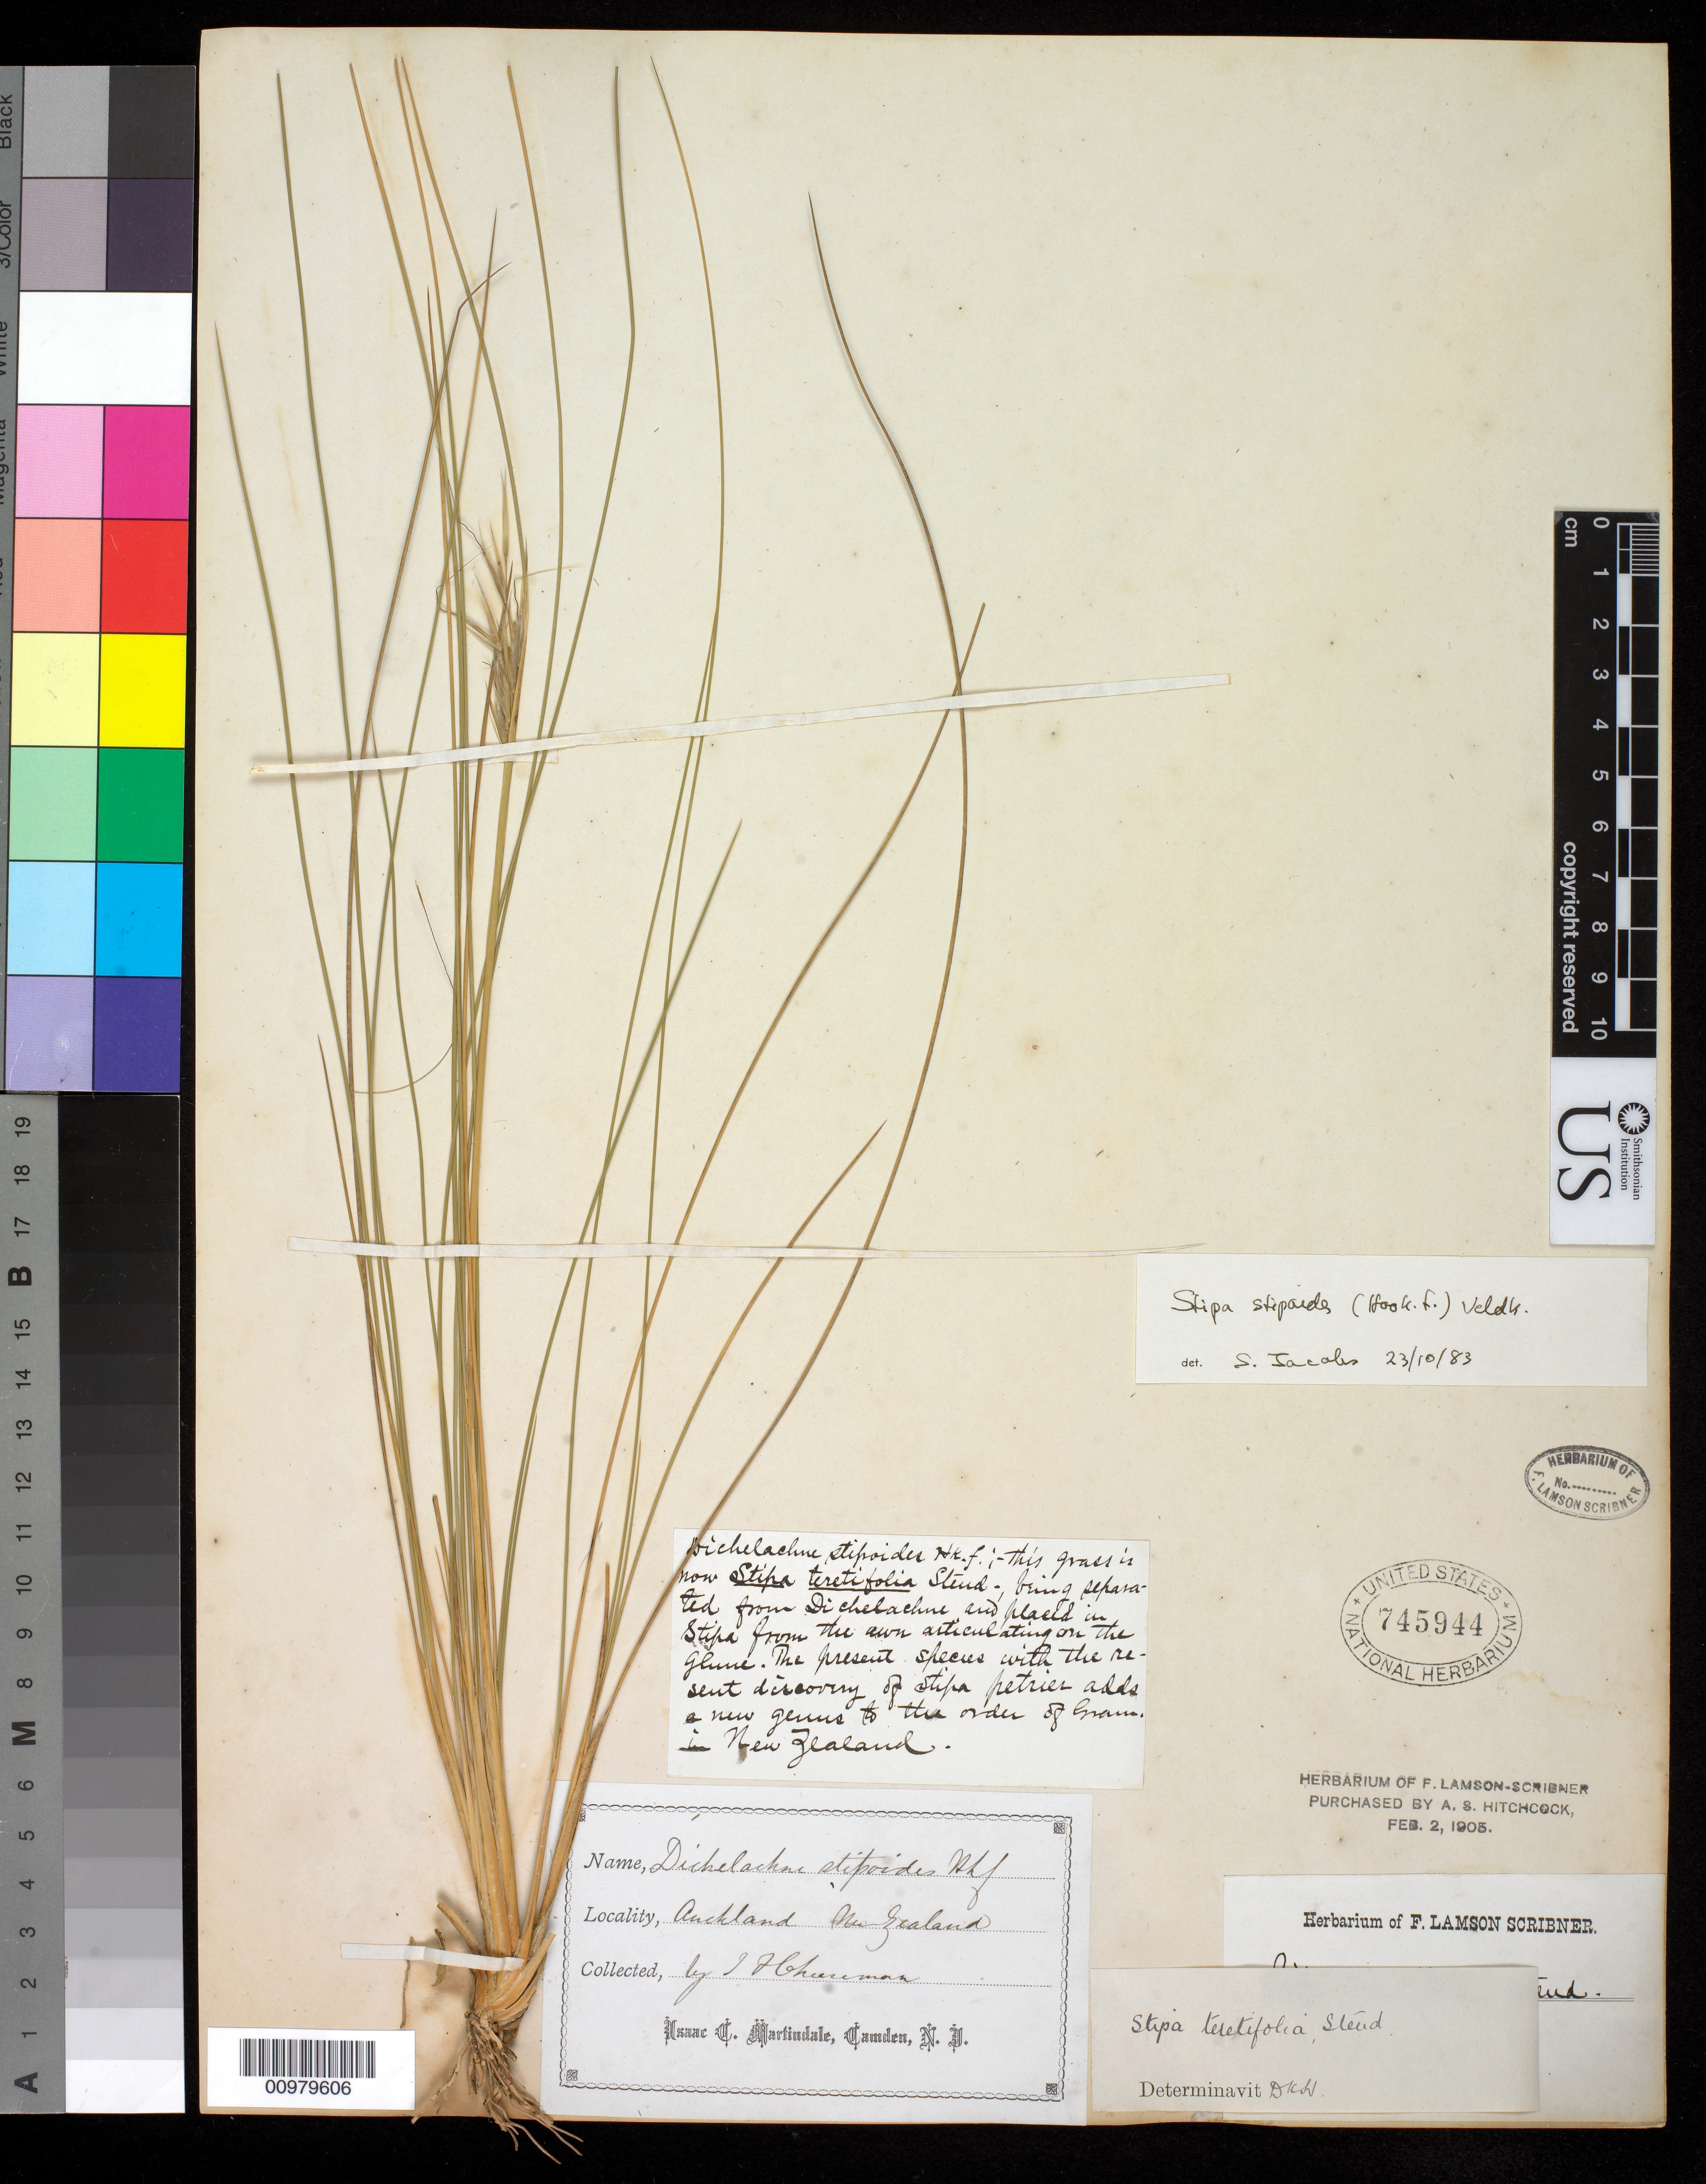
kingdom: Plantae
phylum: Tracheophyta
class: Liliopsida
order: Poales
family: Poaceae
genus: Stipa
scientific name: Stipa stipoides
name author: (Hook. f.) Veldkamp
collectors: T. F. Cheeseman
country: New Zealand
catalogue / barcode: US 745944